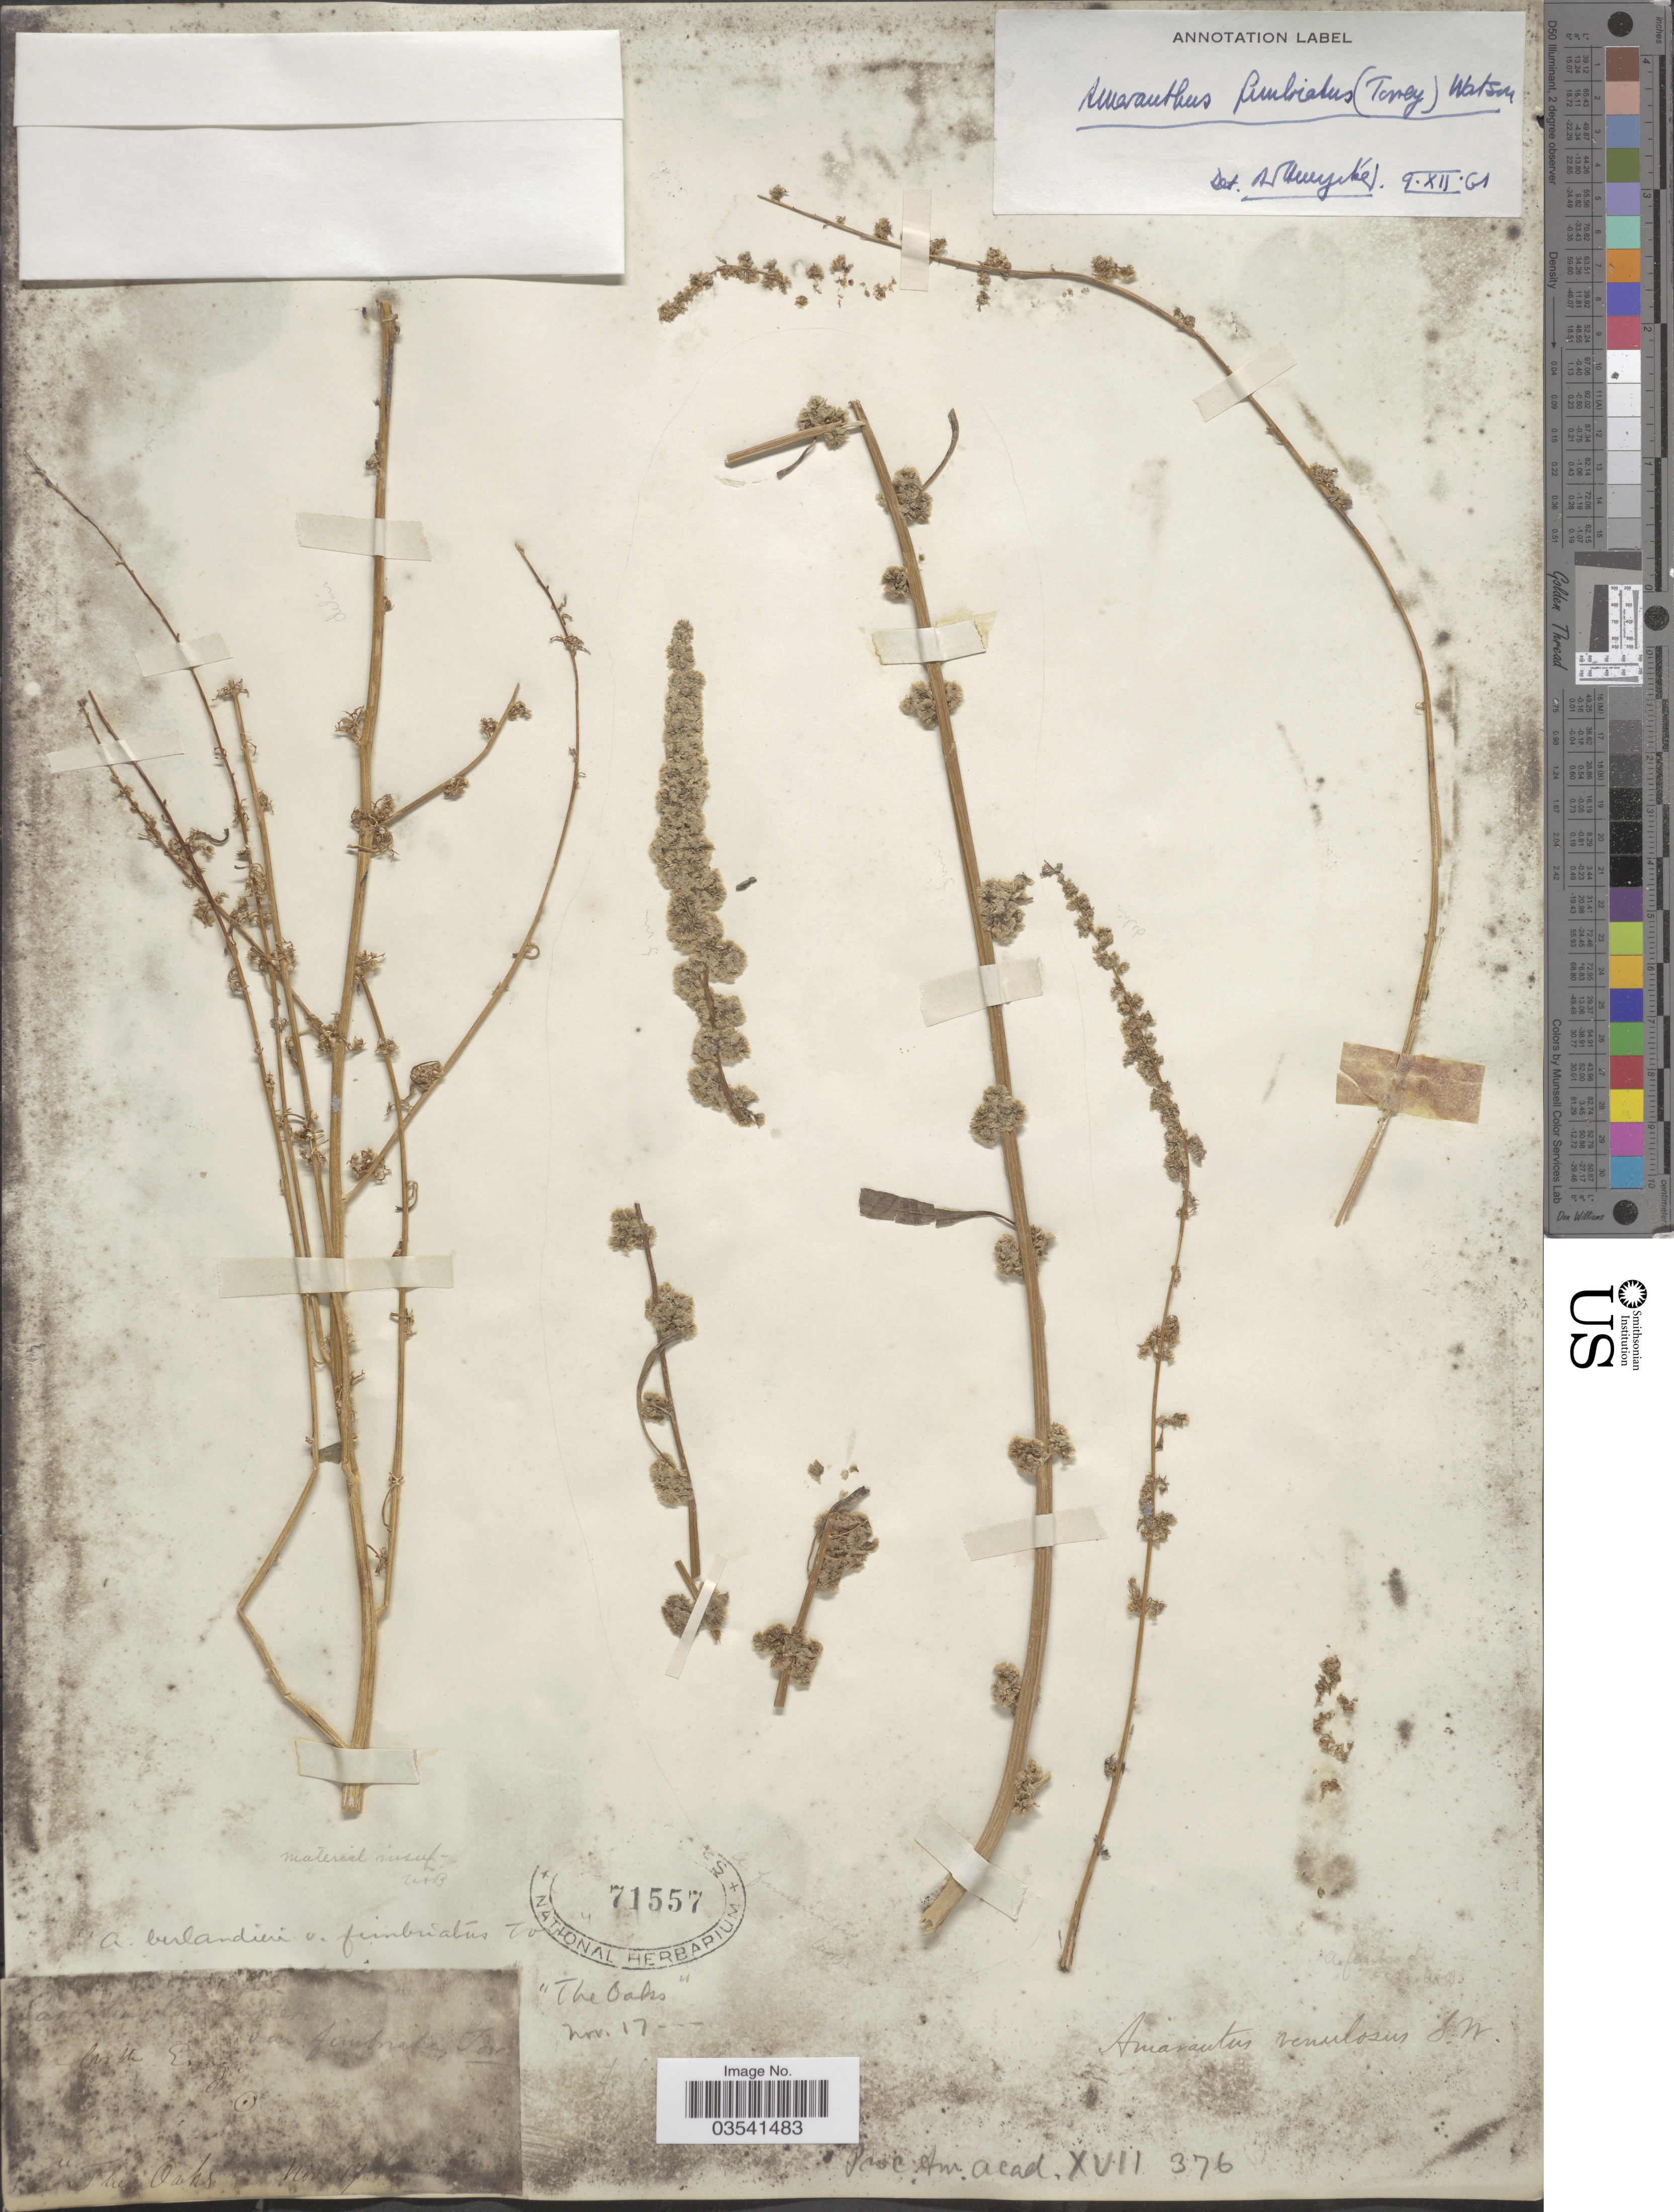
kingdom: Plantae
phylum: Tracheophyta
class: Magnoliopsida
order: Caryophyllales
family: Amaranthaceae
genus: Amaranthus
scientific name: Amaranthus fimbriatus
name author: (Torr.) Benth. ex S. Watson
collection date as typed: Transcribed d/m/y: /11/17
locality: The Oaks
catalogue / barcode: US 71557